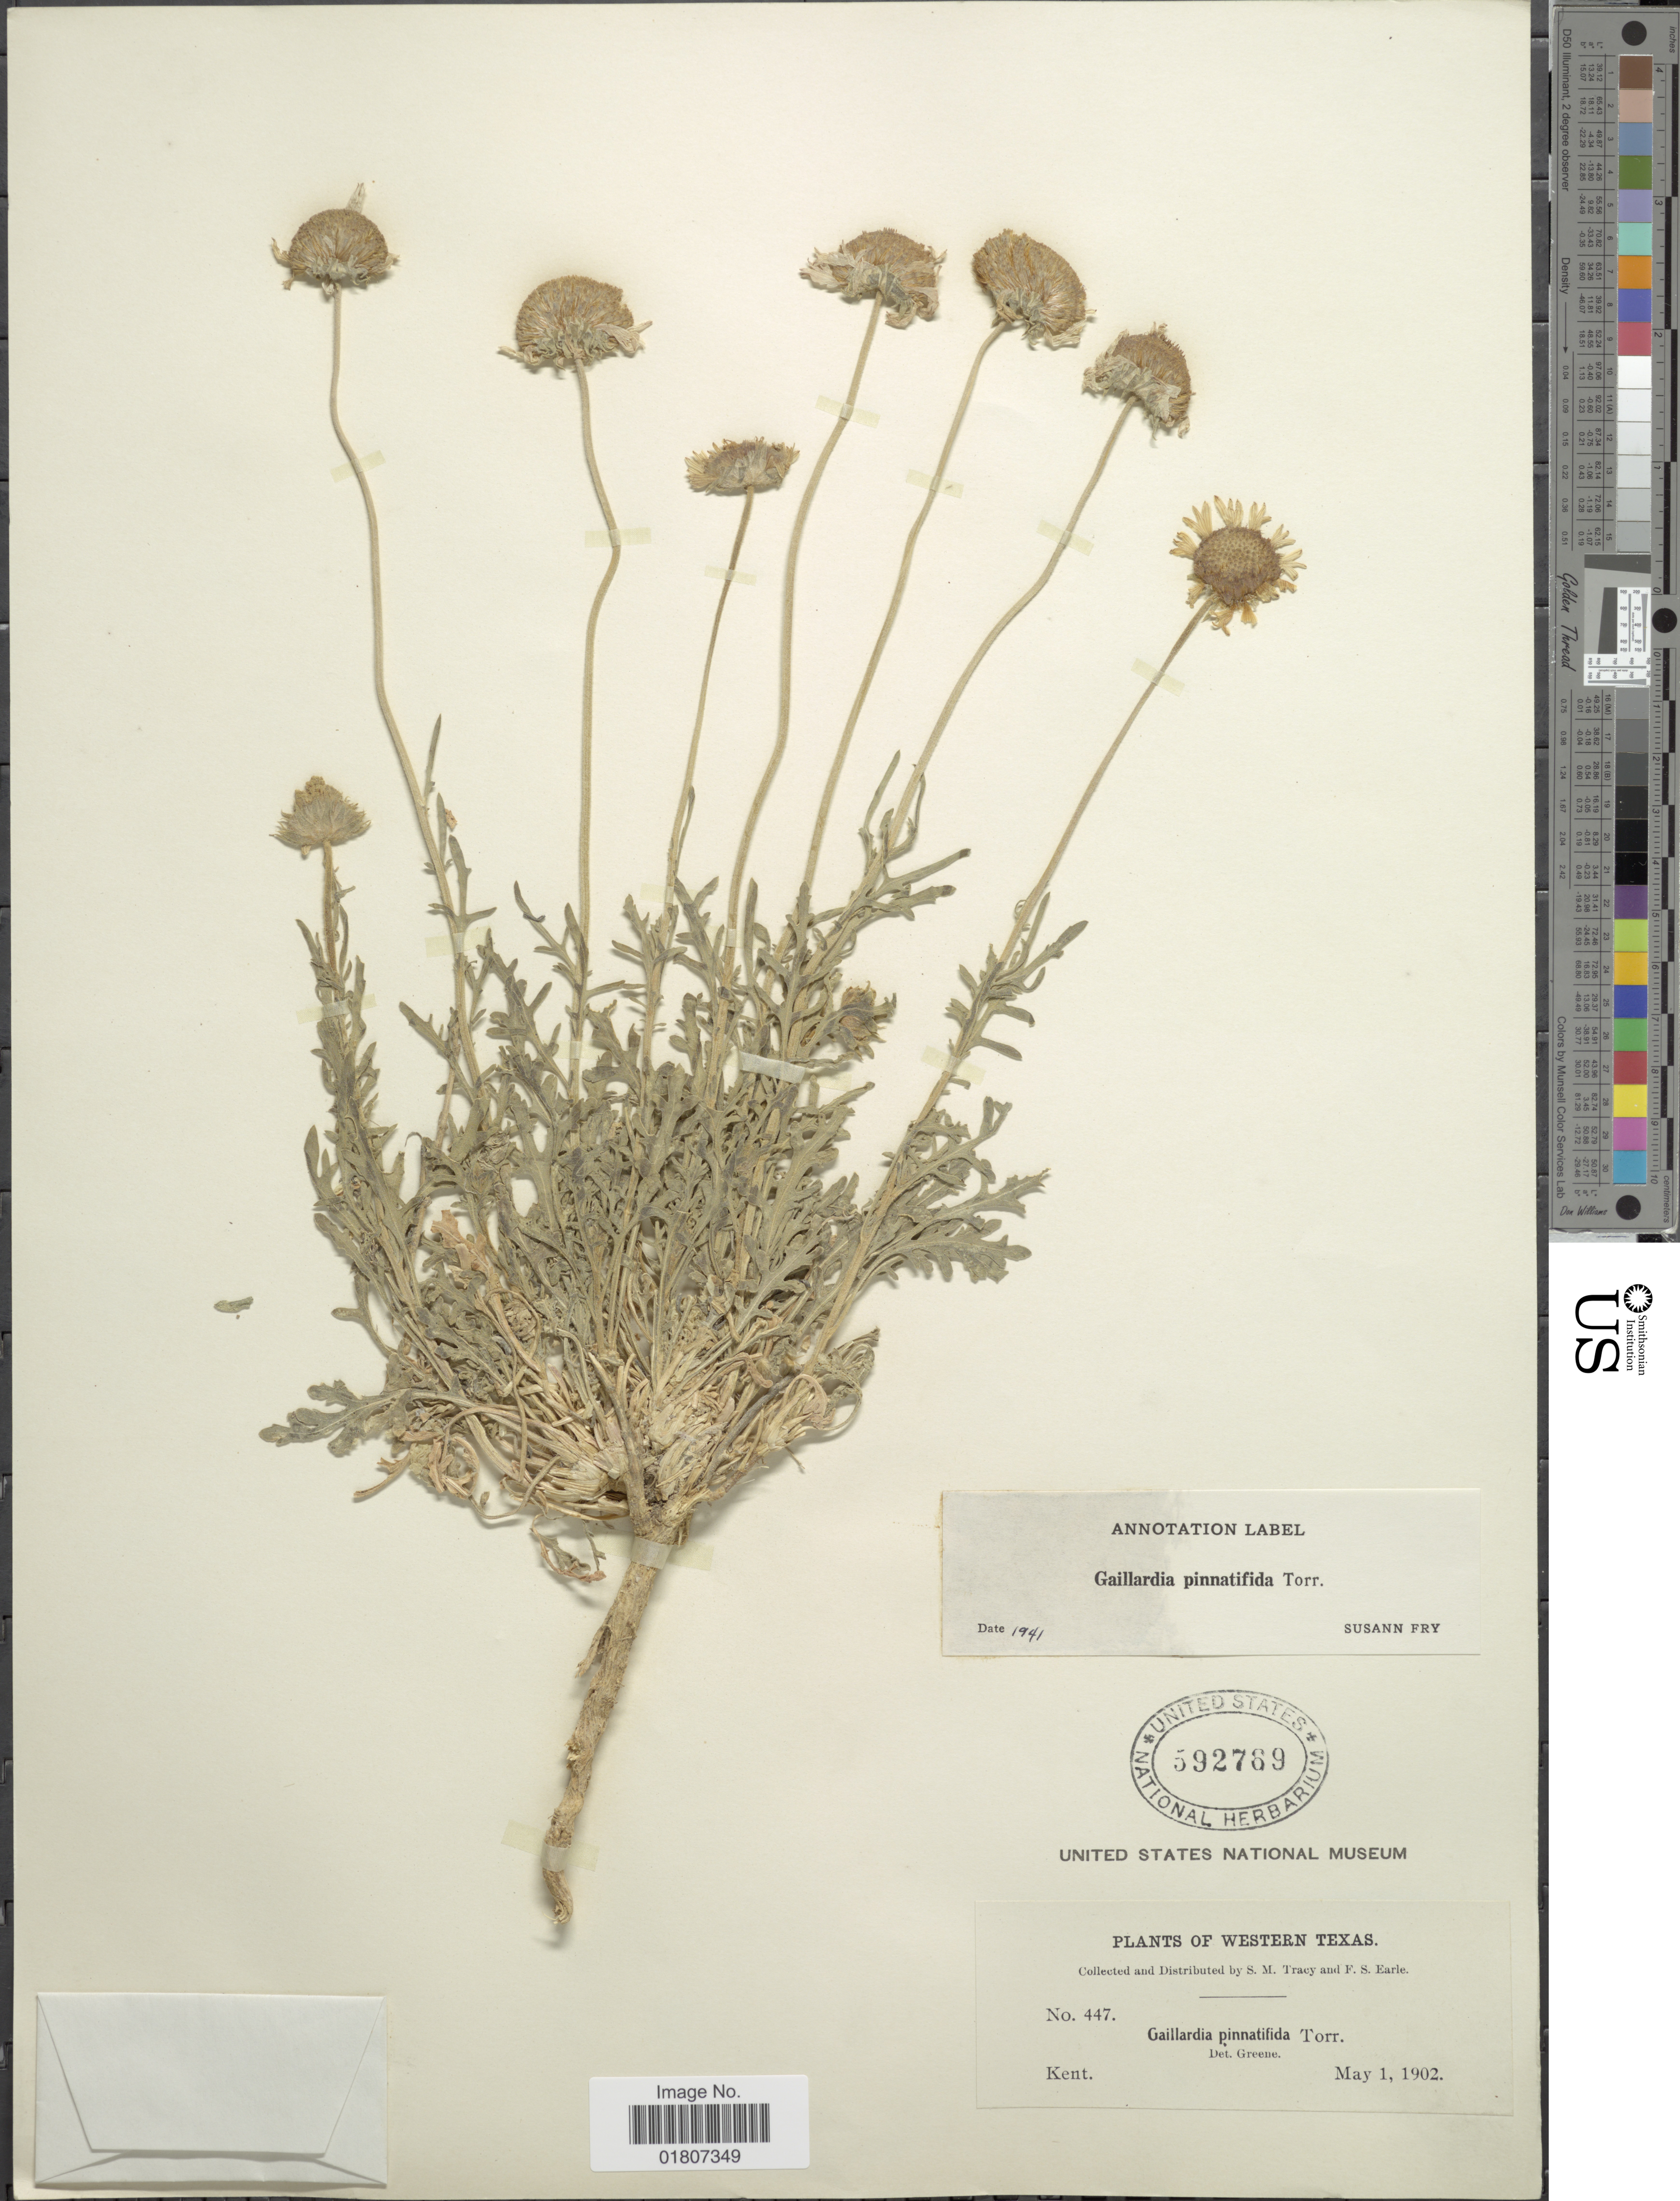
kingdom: Plantae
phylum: Tracheophyta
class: Magnoliopsida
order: Asterales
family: Asteraceae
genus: Gaillardia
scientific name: Gaillardia pinnatifida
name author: Torr.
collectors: S. M. Tracy & F. S. Earle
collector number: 447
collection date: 1902-05-01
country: United States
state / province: Texas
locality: Western Texas. Kent.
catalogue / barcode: US 592769